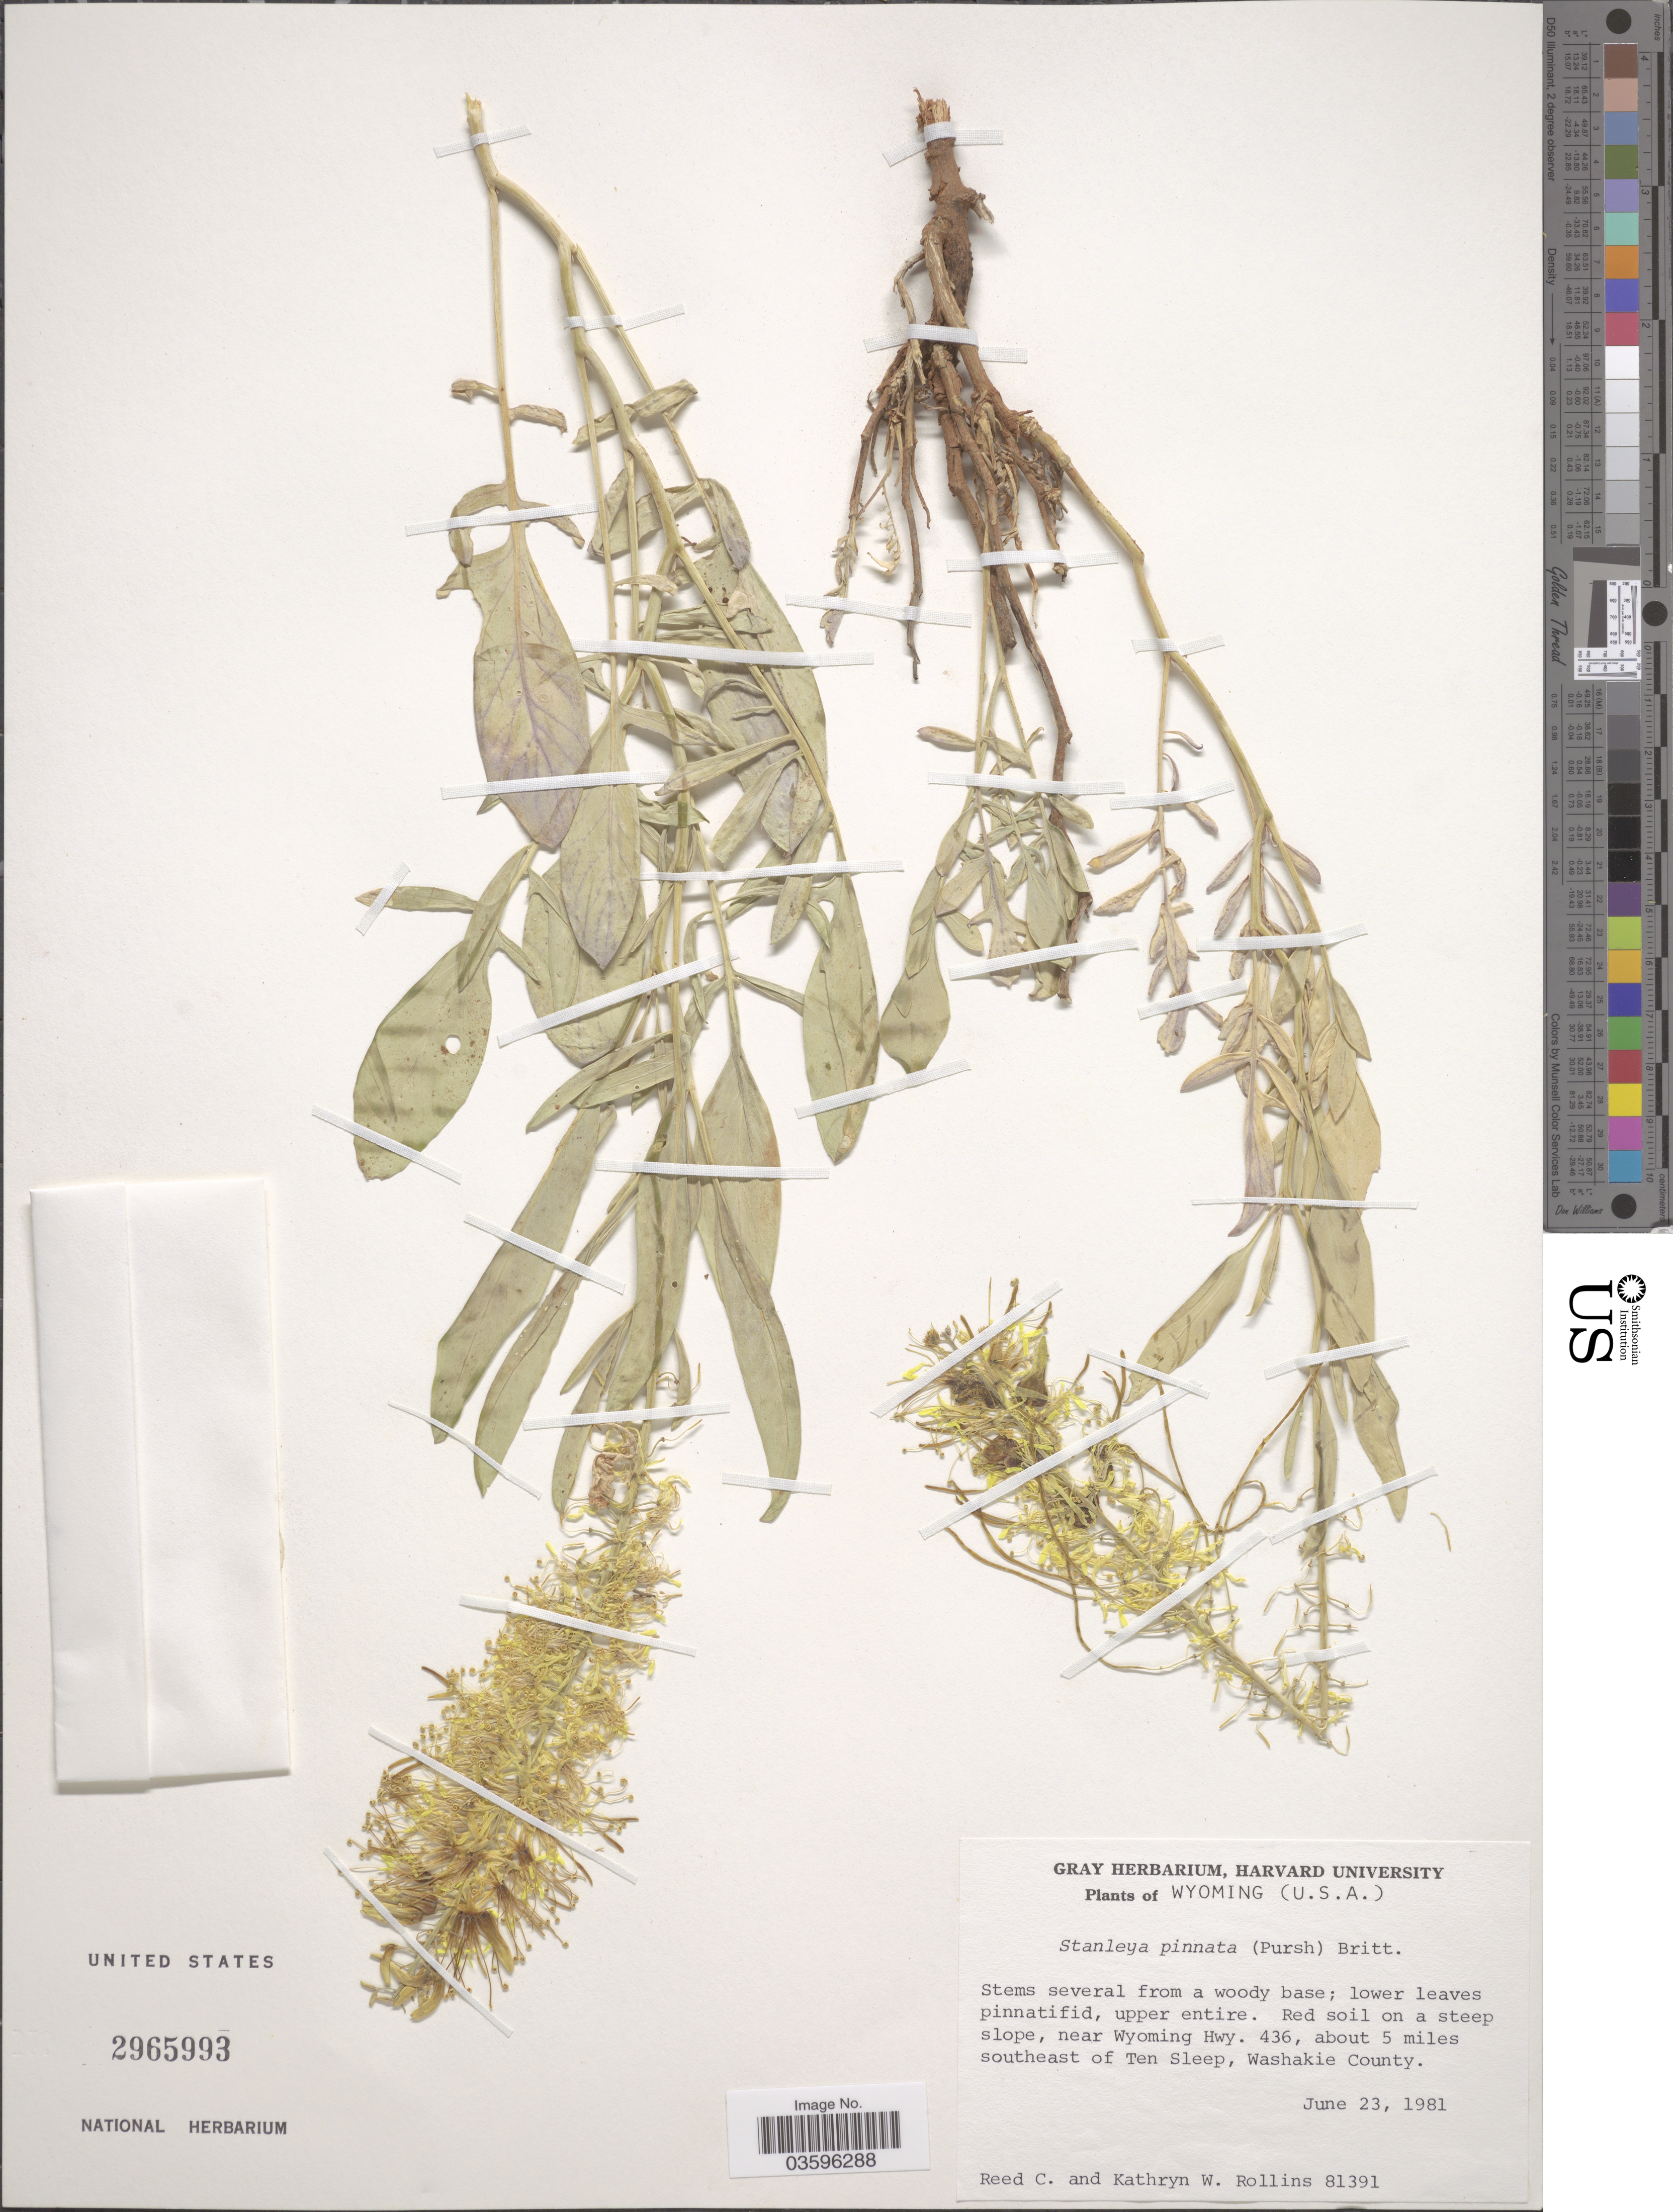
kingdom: Plantae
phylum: Tracheophyta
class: Magnoliopsida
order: Brassicales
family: Brassicaceae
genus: Stanleya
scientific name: Stanleya pinnata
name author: (Pursh) Britton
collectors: R. C. Rollins & K. W. Rollins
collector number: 81391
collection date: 1981-06-23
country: United States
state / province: Wyoming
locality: Near Wyoming Hwy. 436, about 5 miles southeast of Ten Sleep, Washakie County.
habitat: red soil on a steep slope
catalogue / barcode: US 2965993